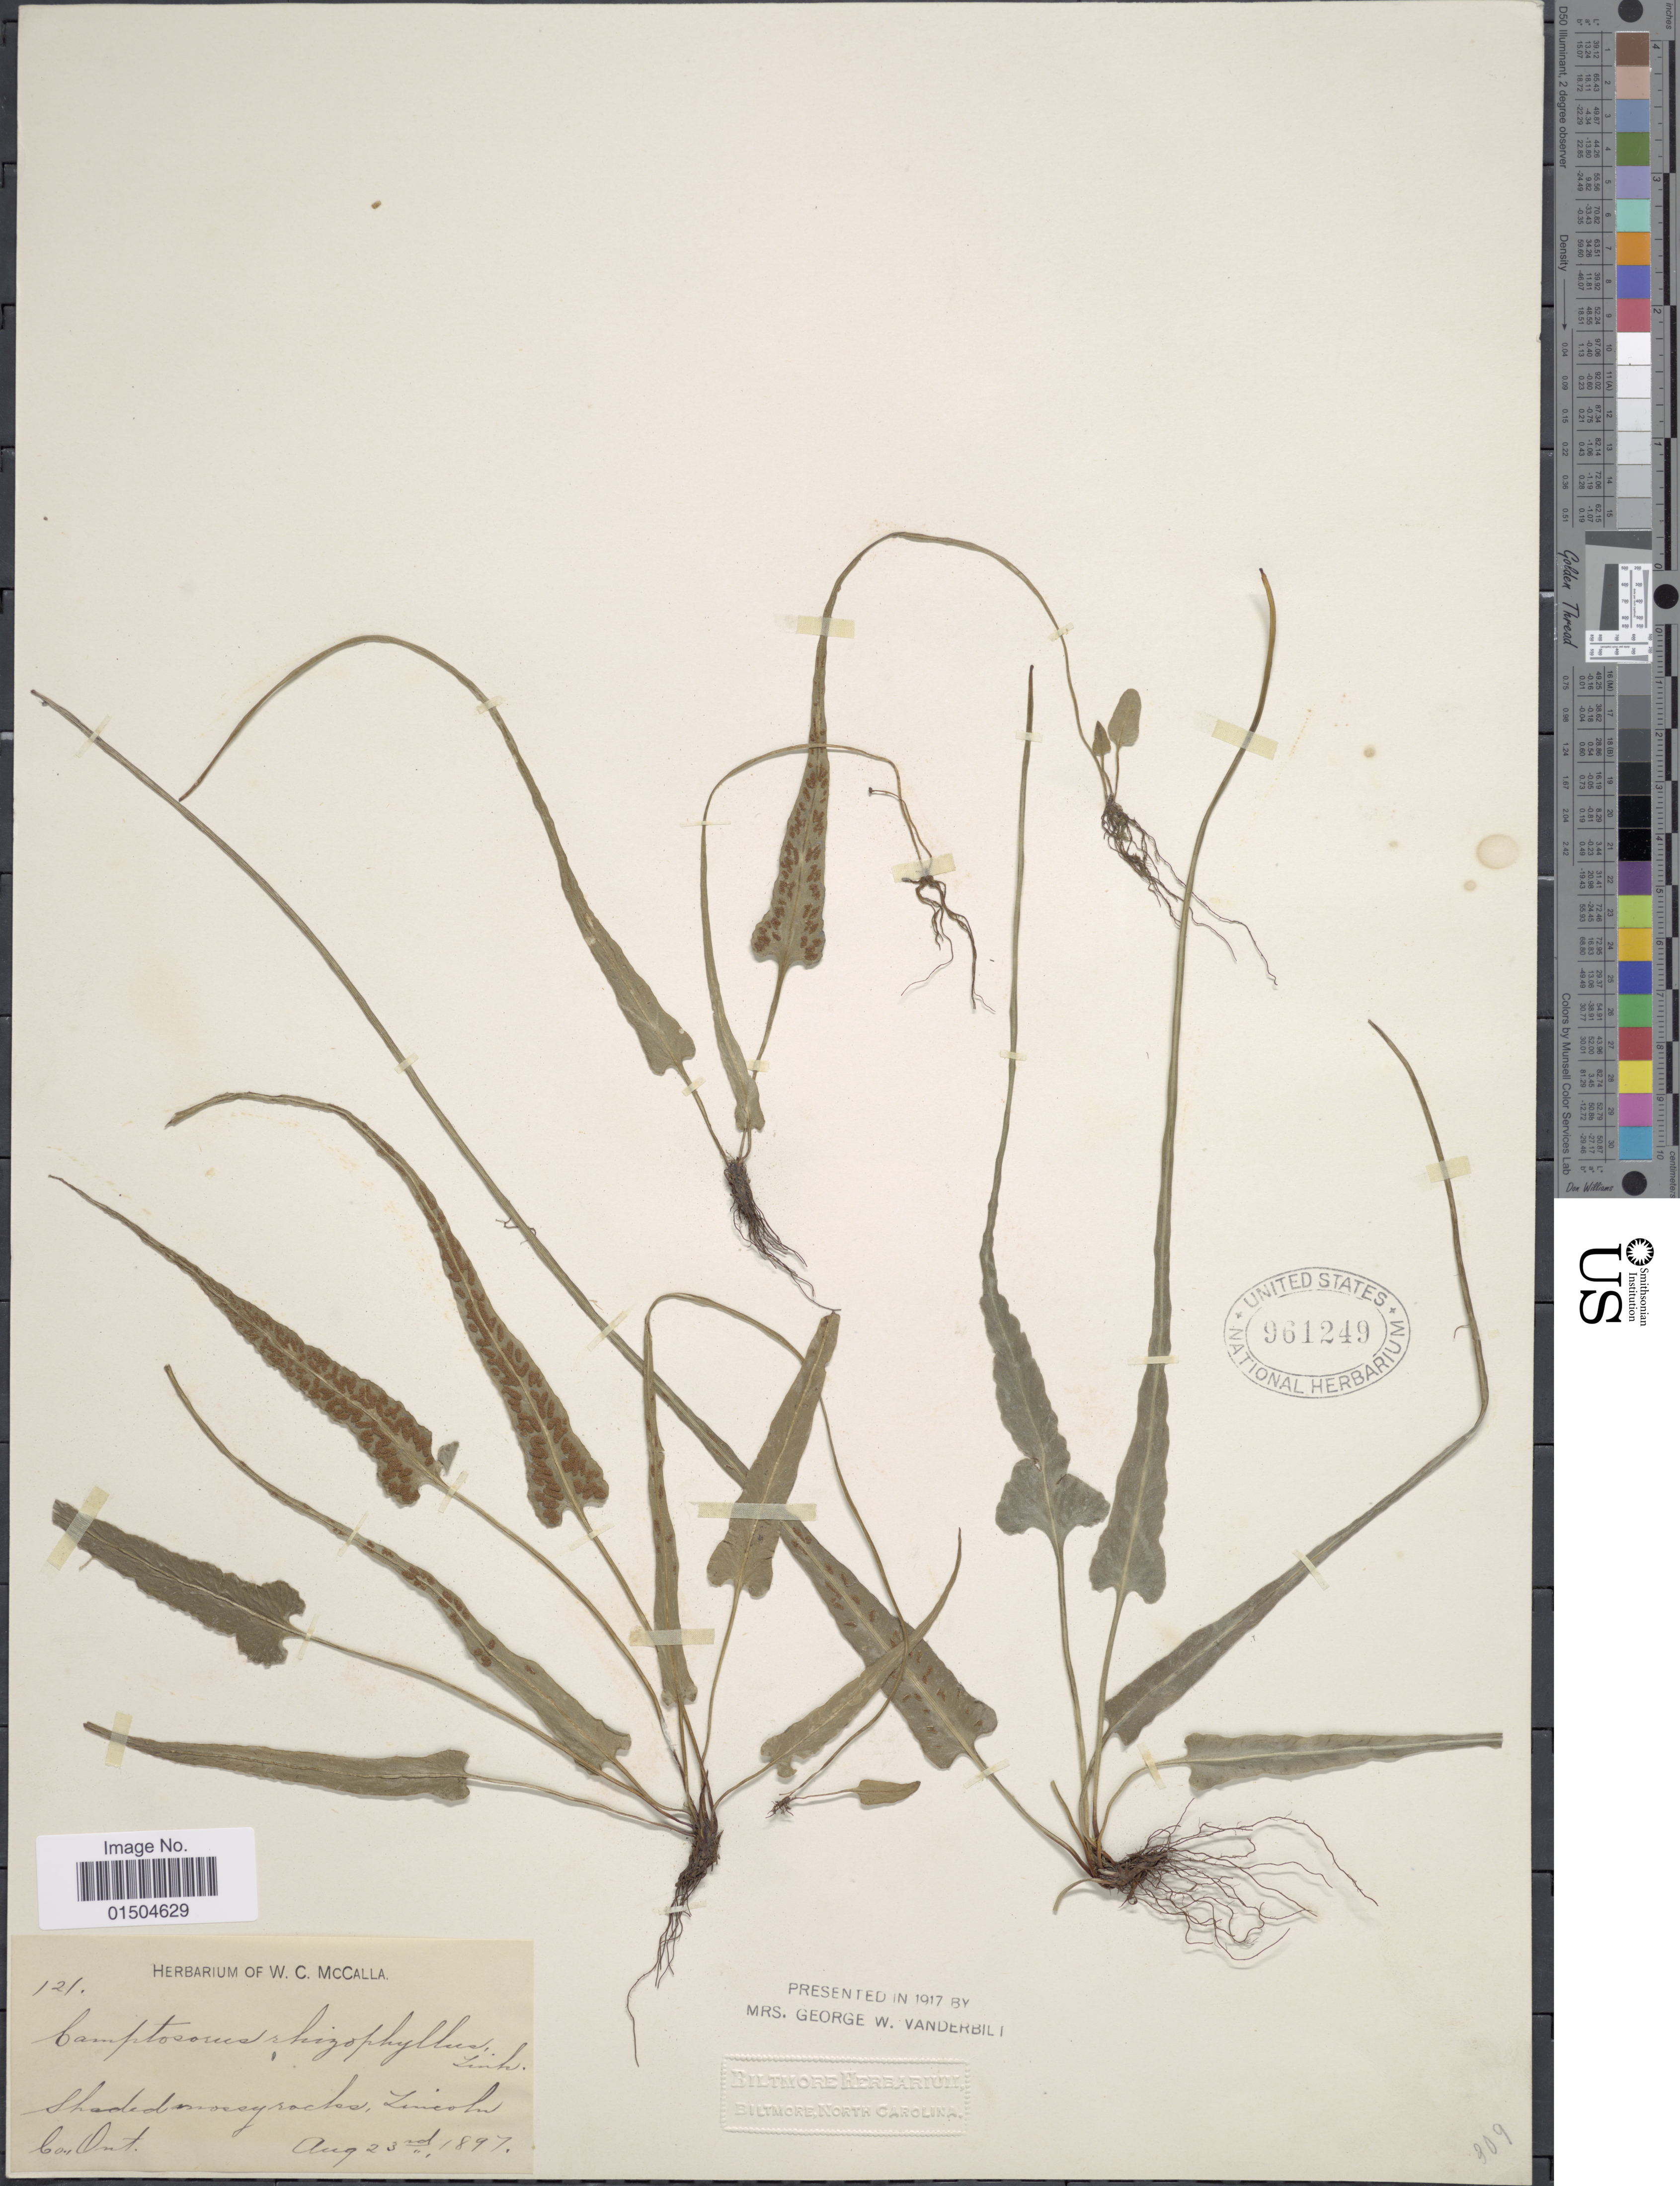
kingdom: Plantae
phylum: Tracheophyta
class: Polypodiopsida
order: Polypodiales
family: Aspleniaceae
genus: Asplenium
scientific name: Asplenium rhizophyllum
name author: L.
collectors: ex herb. W. C. McCalla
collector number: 121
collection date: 1897-08-23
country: Canada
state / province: Ontario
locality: Shaded mossy rocks, Lincoln Co.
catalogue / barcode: US 961249